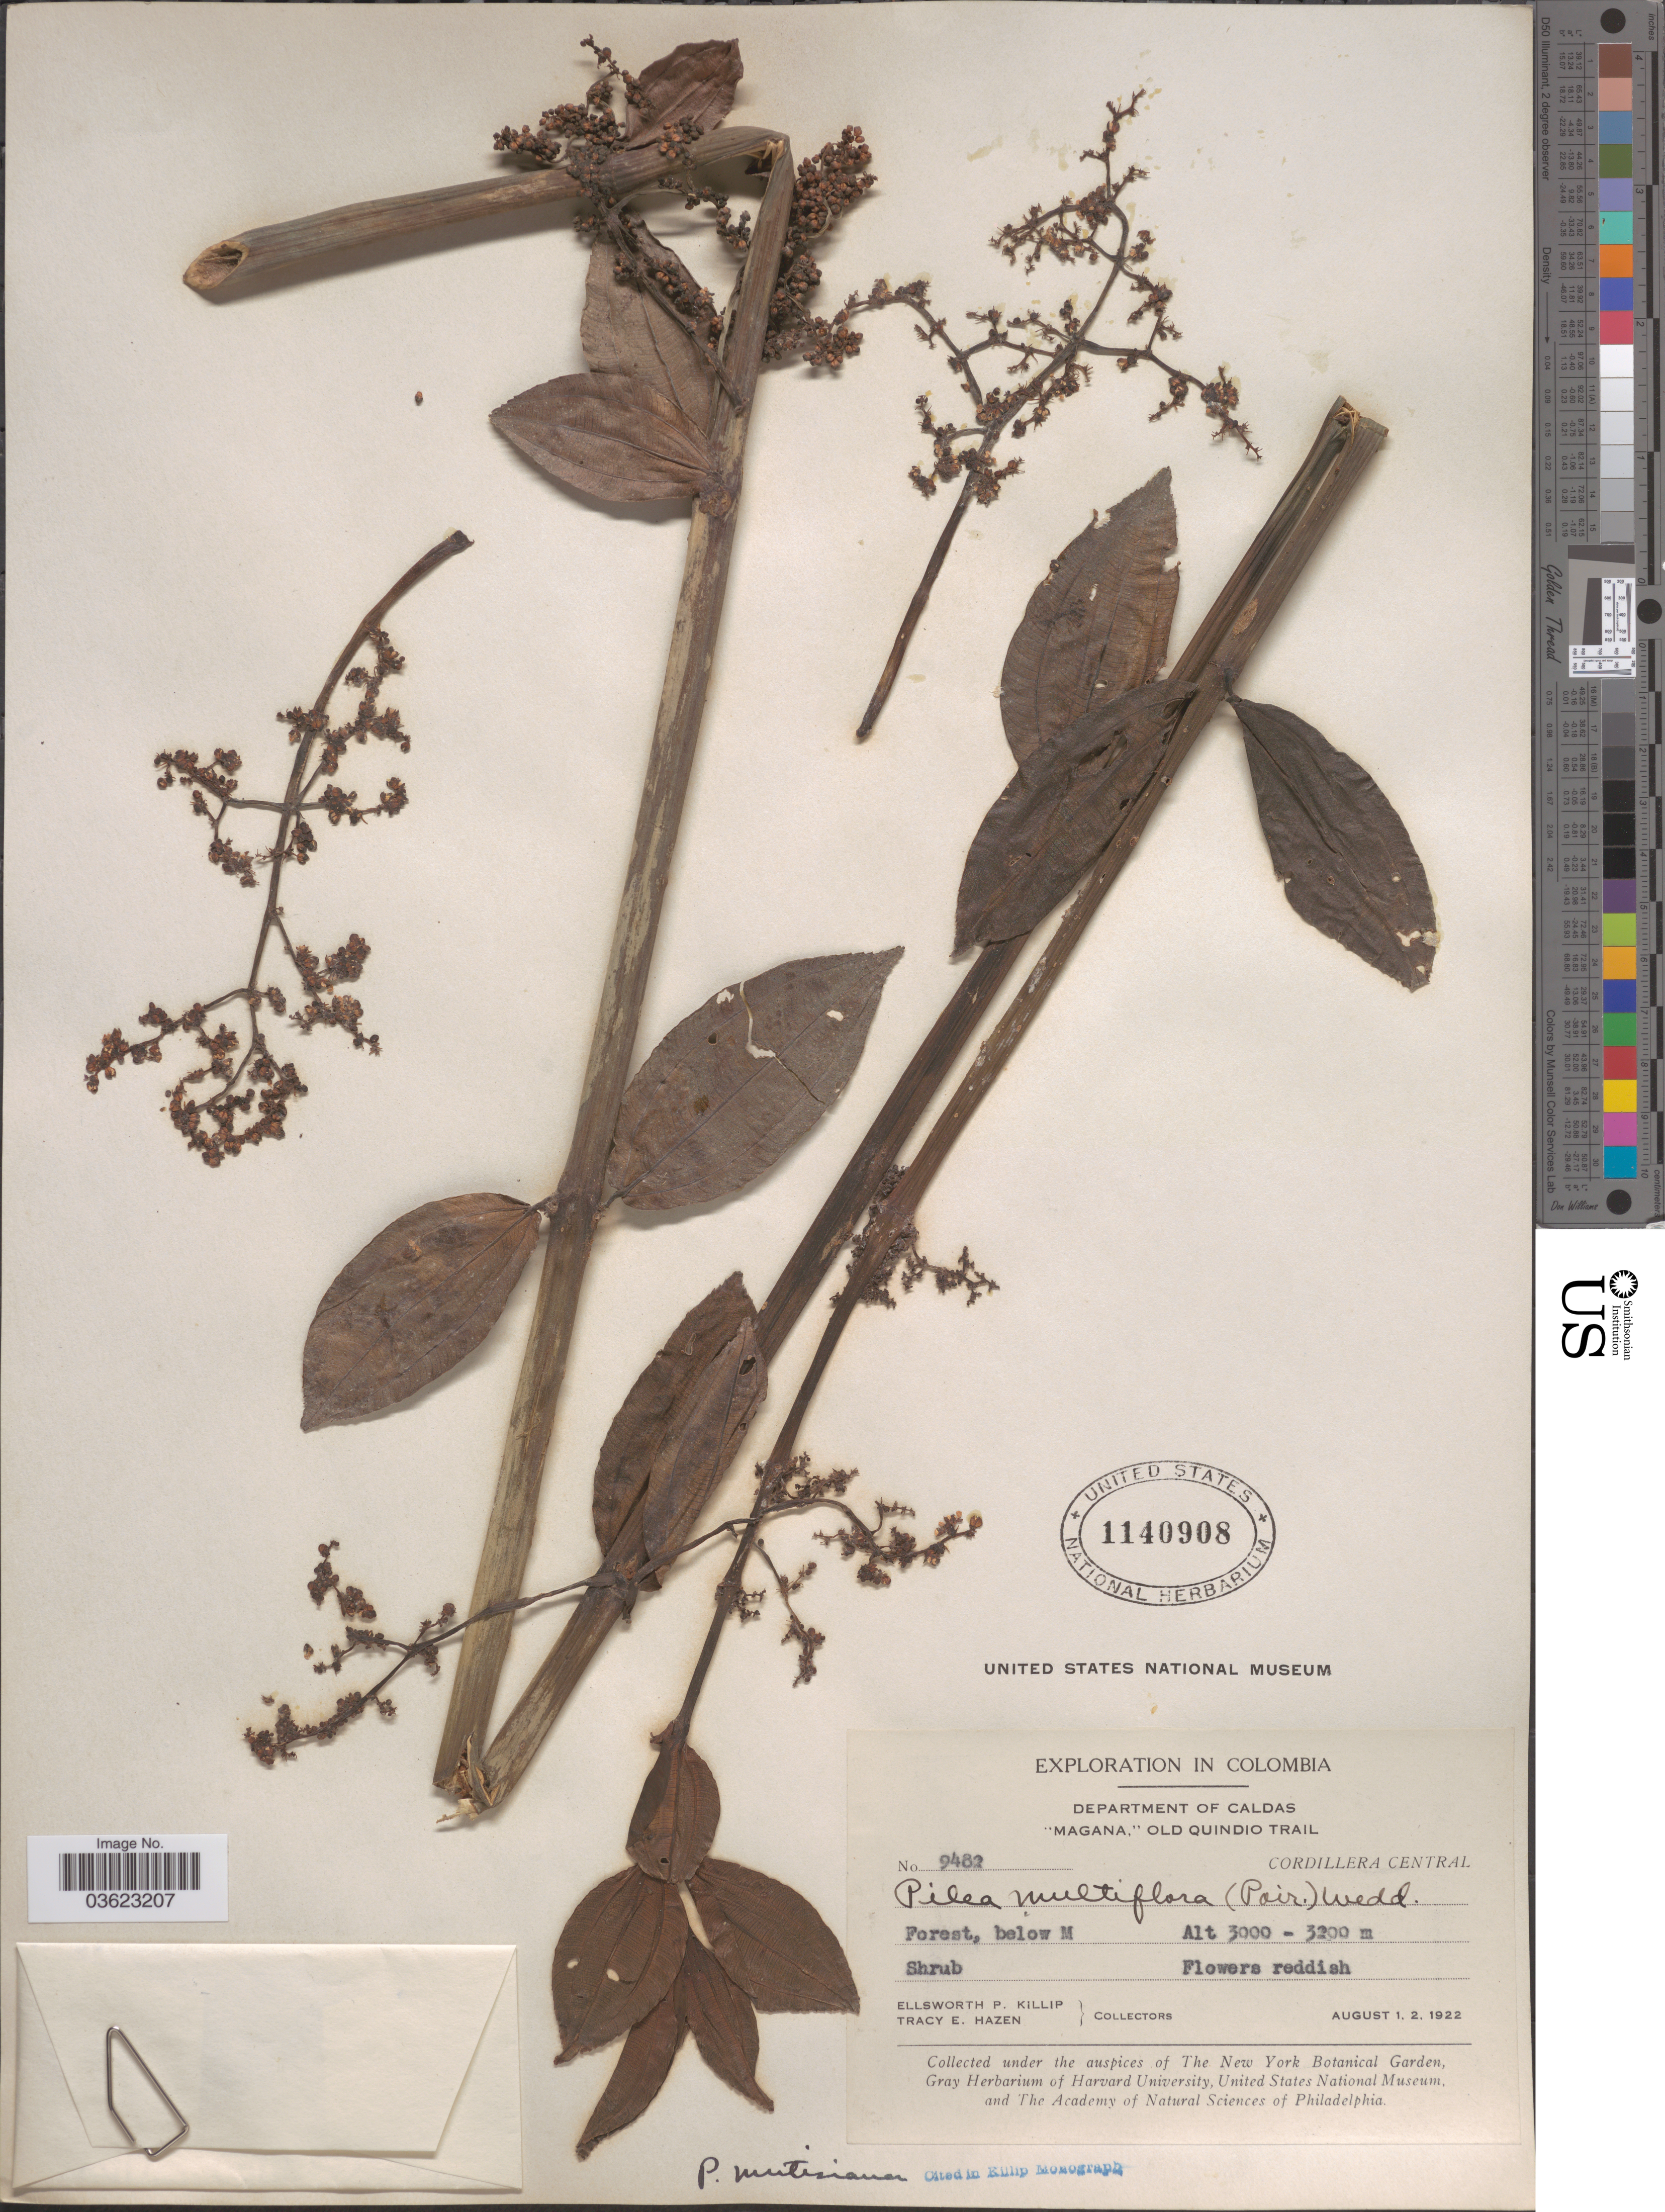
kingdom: Plantae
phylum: Tracheophyta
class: Magnoliopsida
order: Rosales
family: Urticaceae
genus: Pilea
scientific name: Pilea mutisiana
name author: Wedd.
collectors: E. P. Killip & T. E. Hazen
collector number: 9482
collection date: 1922-08-01/1922-08-02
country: Colombia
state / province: Caldas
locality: Department of Caldas. "Magana," Old Quindio Trail. Cordillera Central. Below M.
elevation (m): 3000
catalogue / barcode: US 1140908